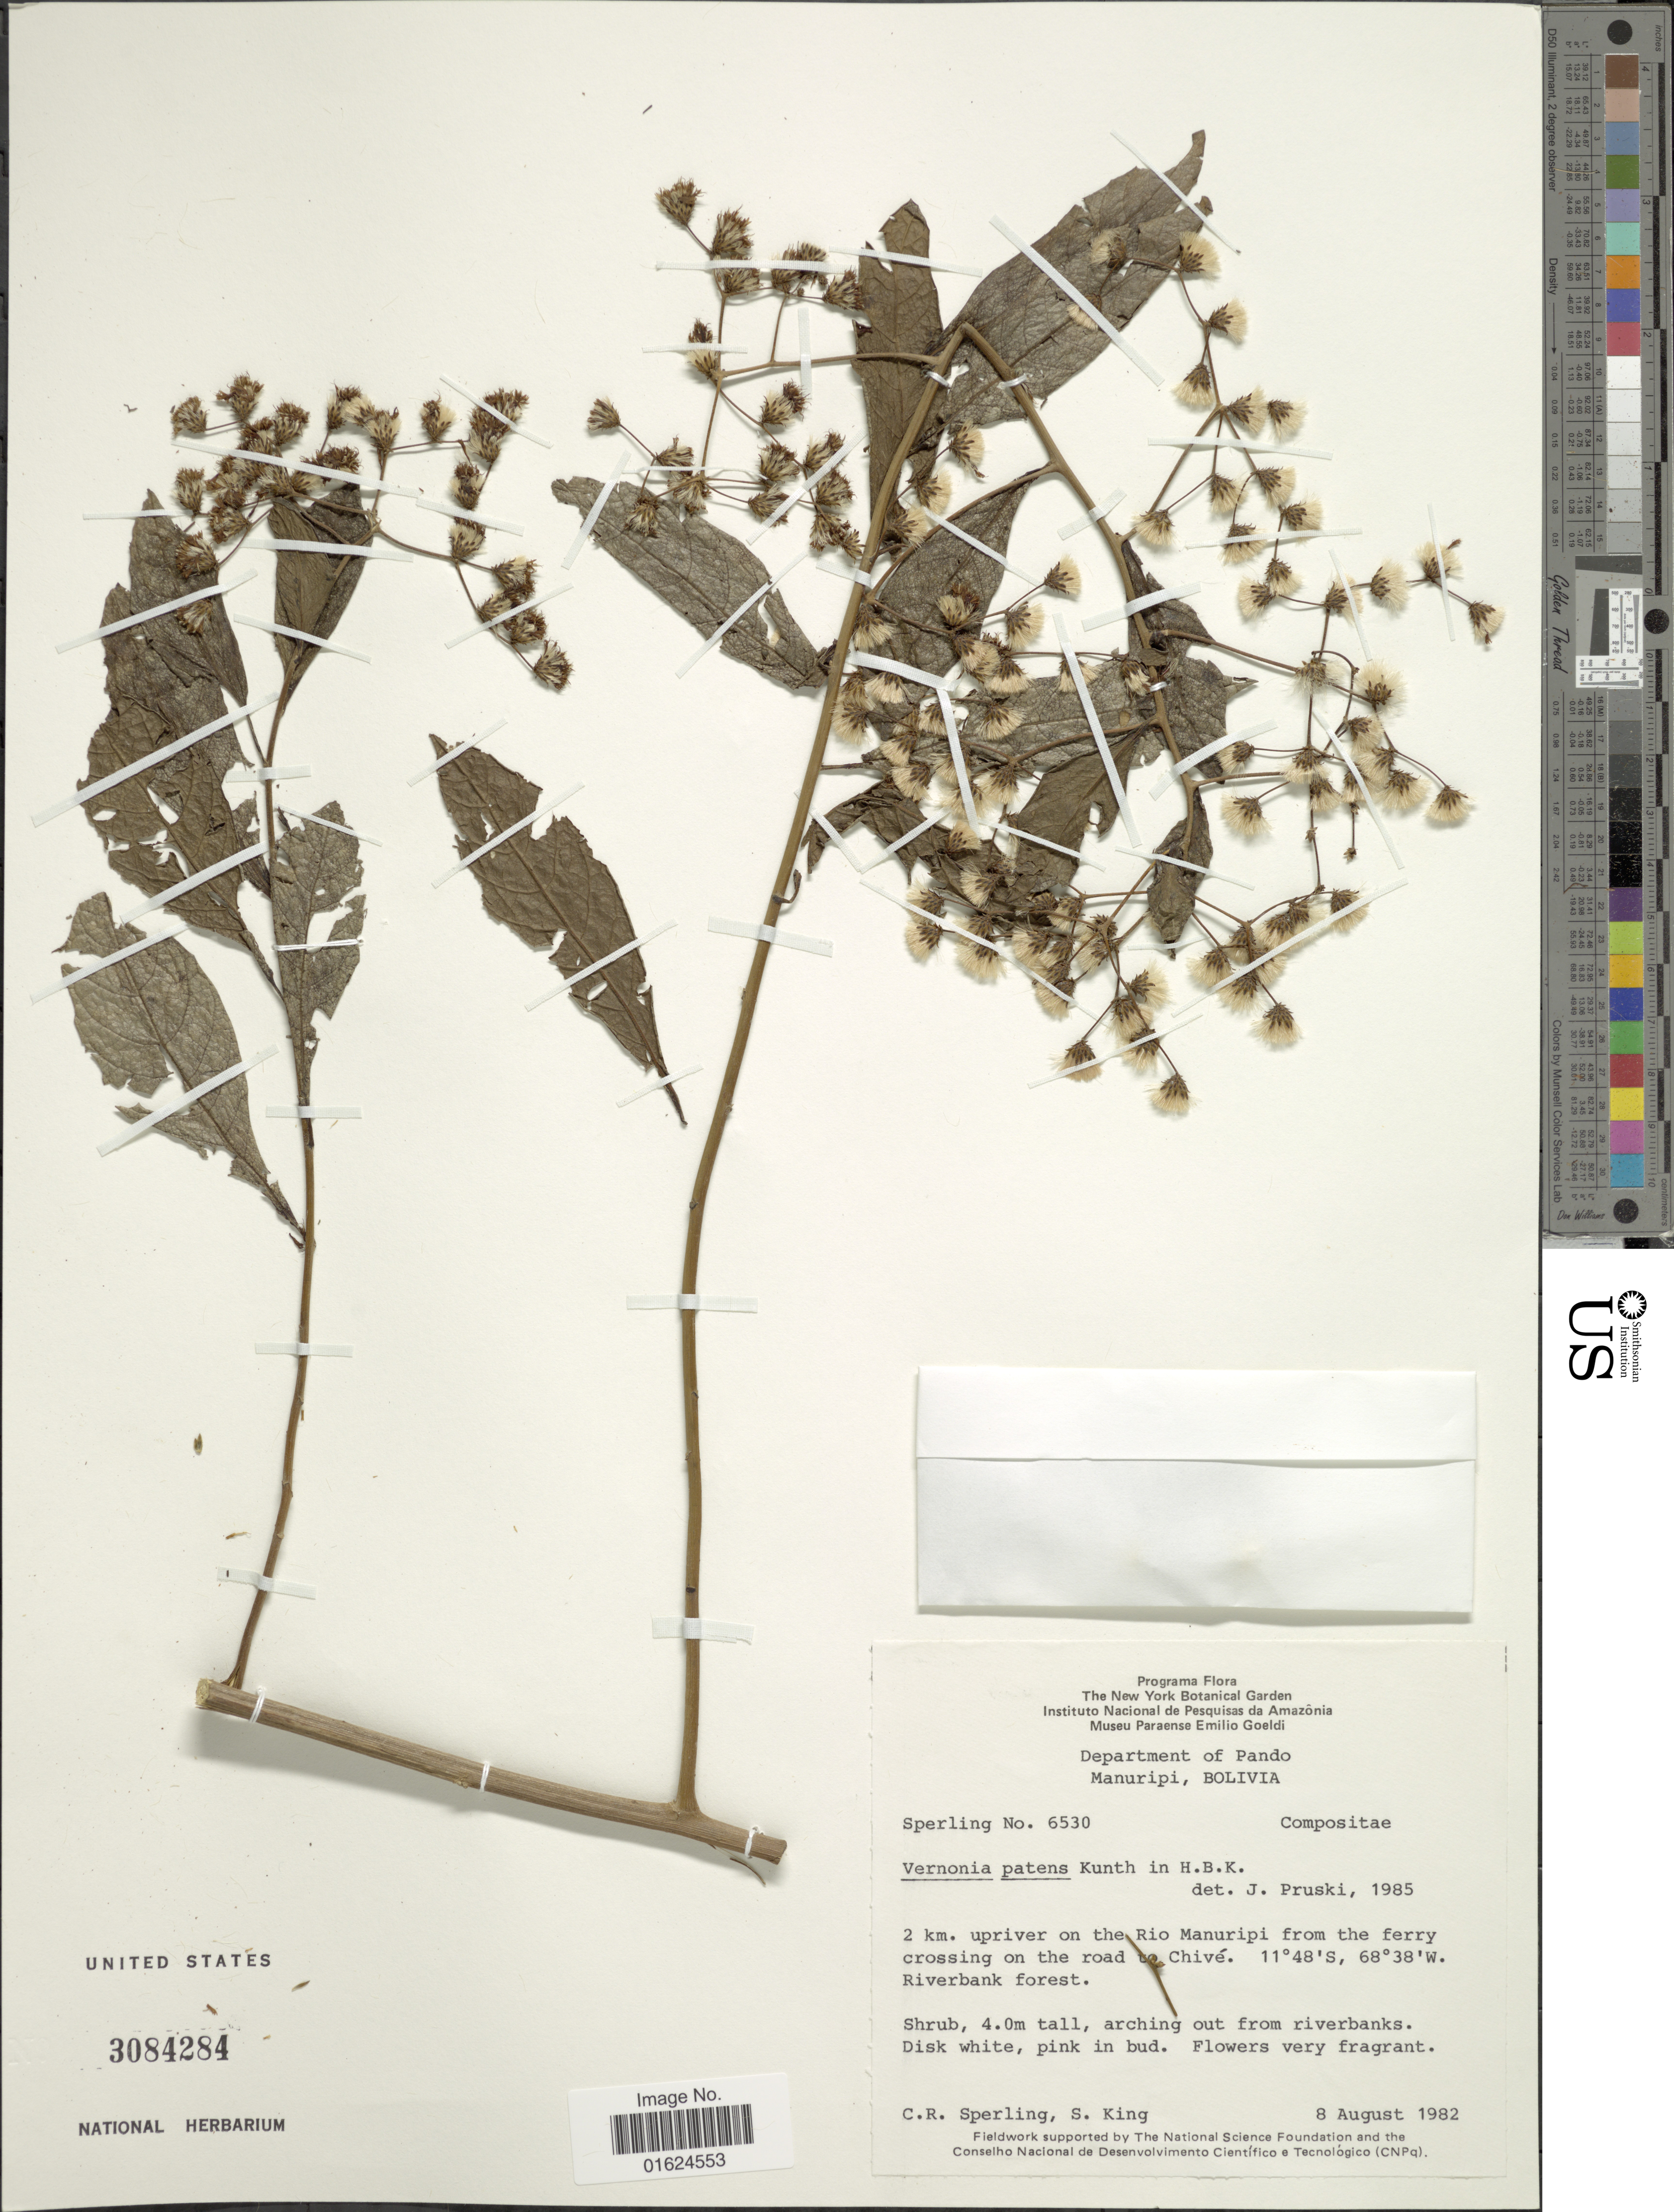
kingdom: Plantae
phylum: Tracheophyta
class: Magnoliopsida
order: Asterales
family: Asteraceae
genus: Vernonanthura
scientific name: Vernonanthura patens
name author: (Kunth) H. Rob.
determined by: Renon, Polla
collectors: C. R. Sperling & S. King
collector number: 6530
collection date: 1982-08-08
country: Bolivia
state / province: Pando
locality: Department of Pando, Manuripi, 2 km upriver on the Rio Manuripi from the ferry crossing on the road to Chivé, Riverbank forest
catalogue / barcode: US 3084284